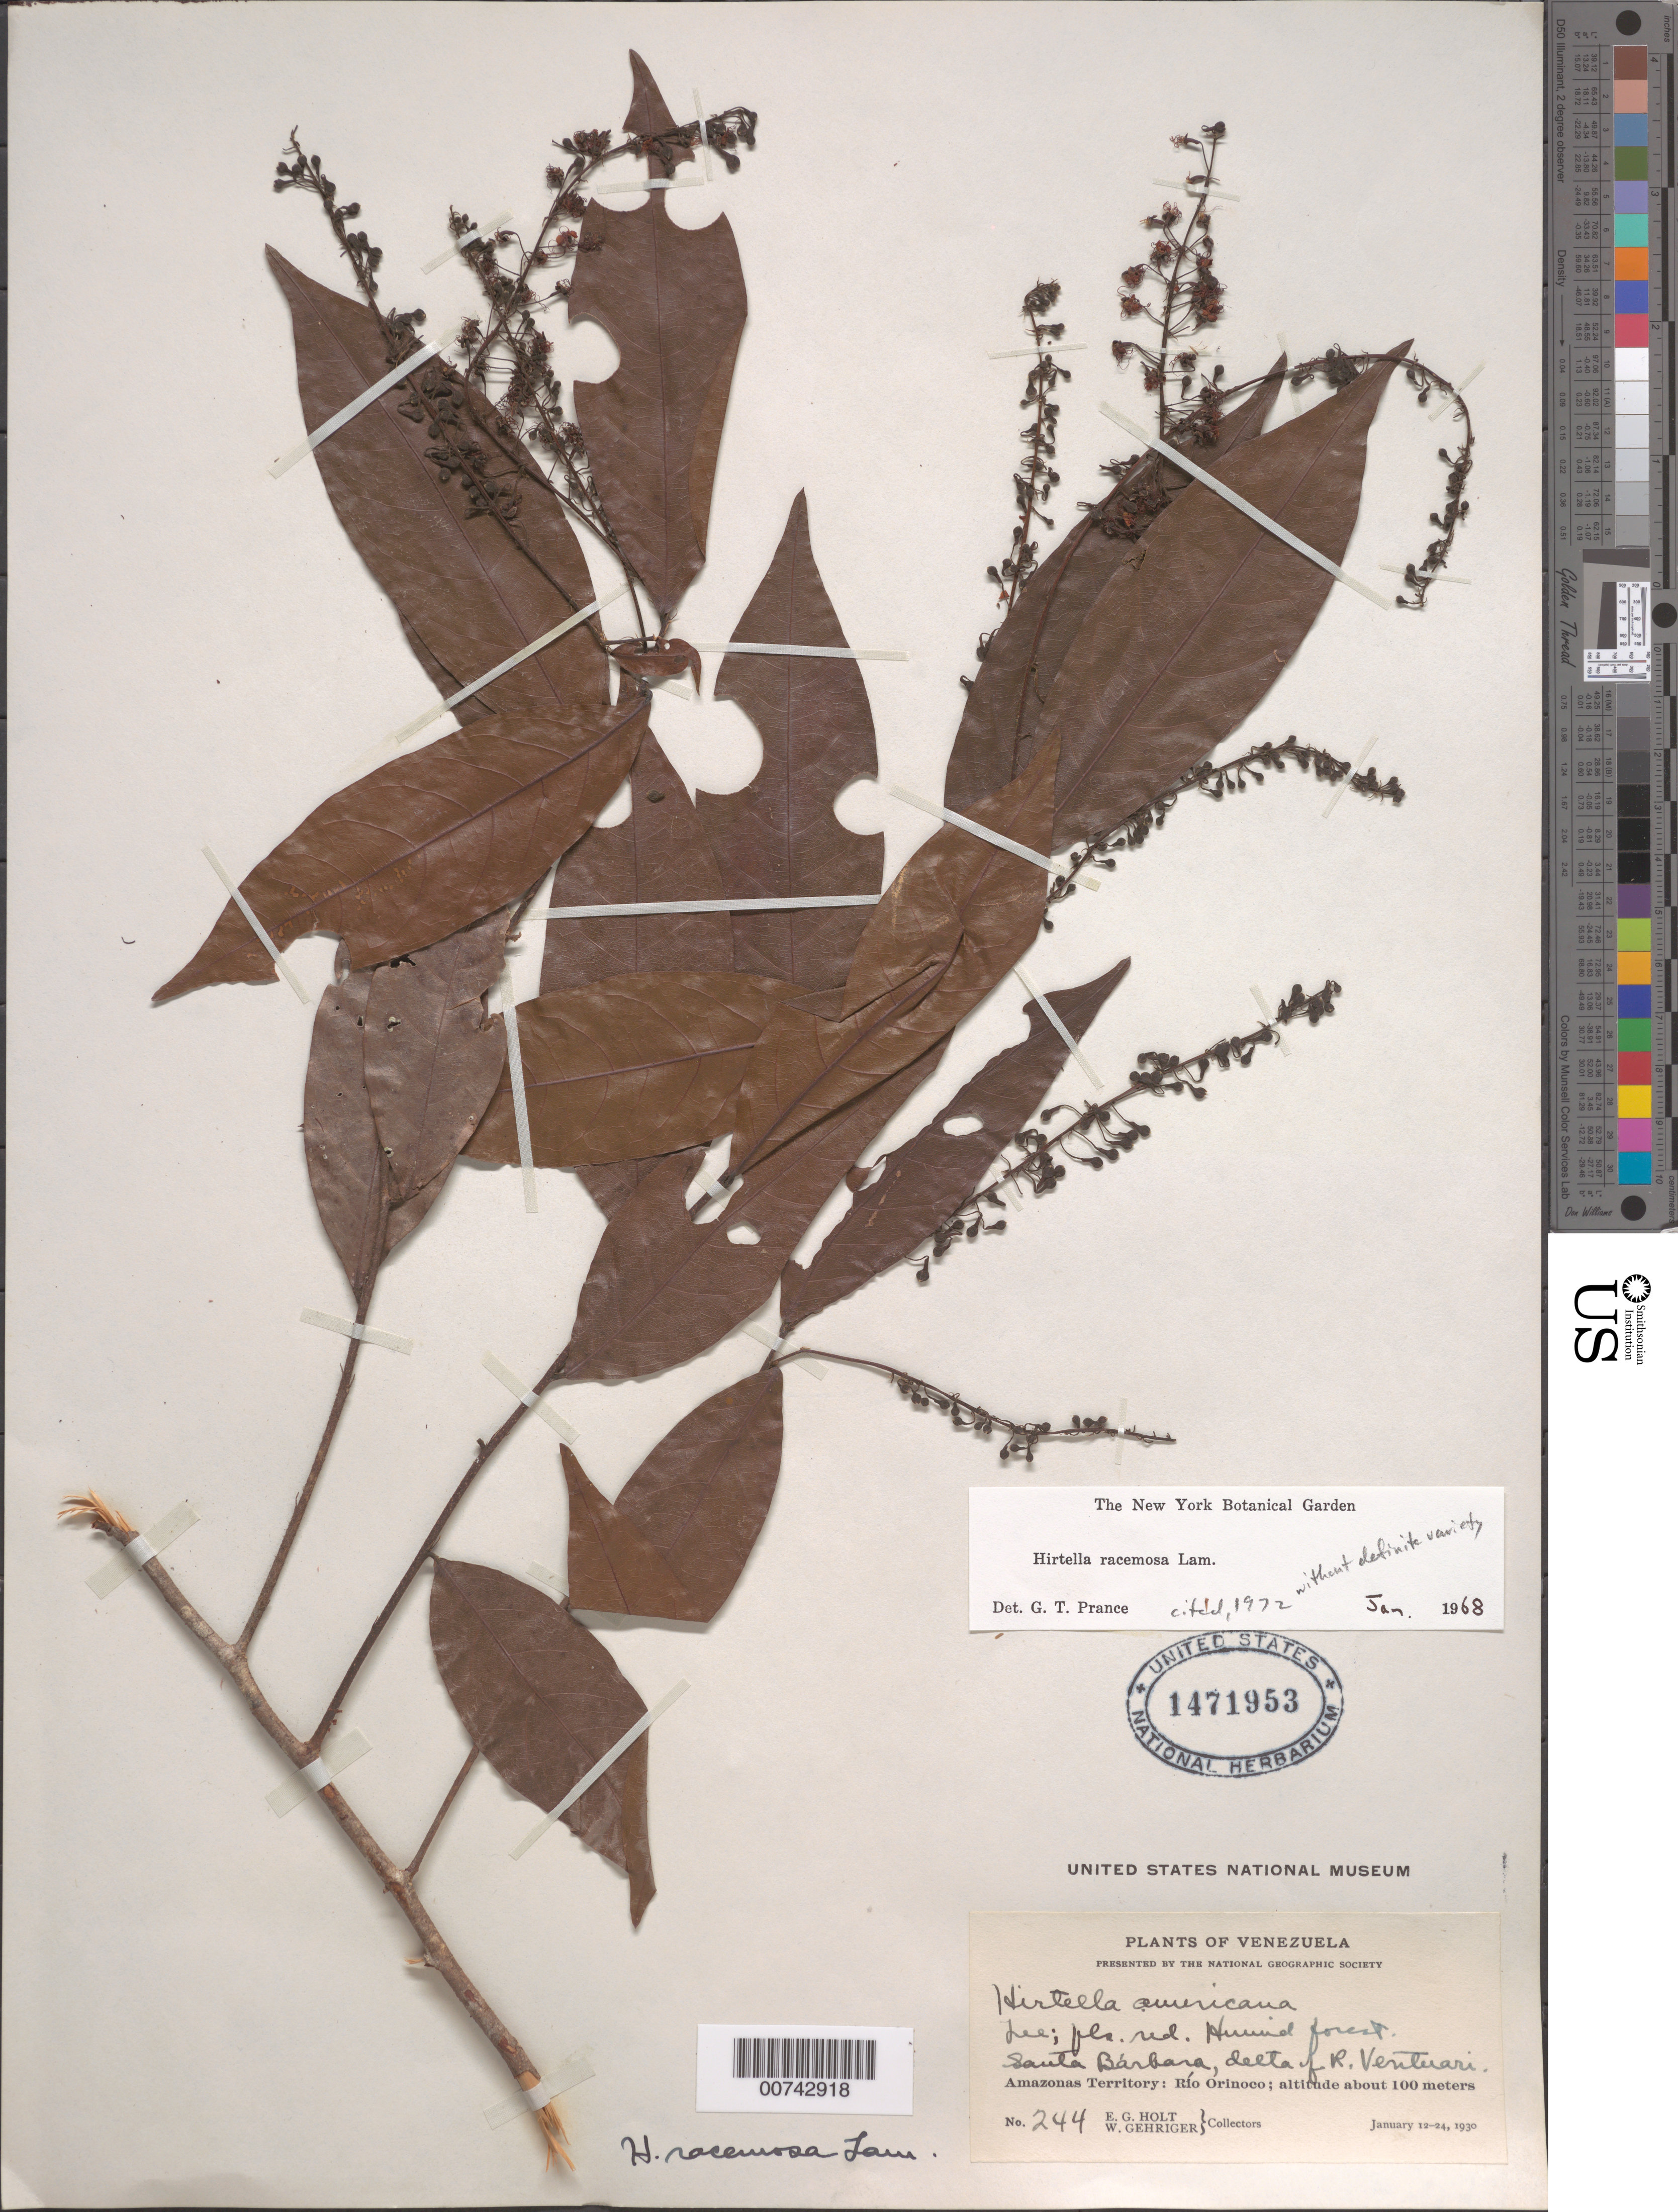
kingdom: Plantae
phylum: Tracheophyta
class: Magnoliopsida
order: Malpighiales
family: Chrysobalanaceae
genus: Hirtella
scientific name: Hirtella racemosa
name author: Lam.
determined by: Prance, G. T.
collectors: E. Holt & W. Gehriger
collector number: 244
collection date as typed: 12-Jan-30 to 24-Jan-30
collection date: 1930-01-12/1930-01-24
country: Venezuela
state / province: Amazonas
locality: Río Orinoco, Sta. Barbara, delta of Río Ventuari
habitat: Humid forest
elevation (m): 100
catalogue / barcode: US 1471953